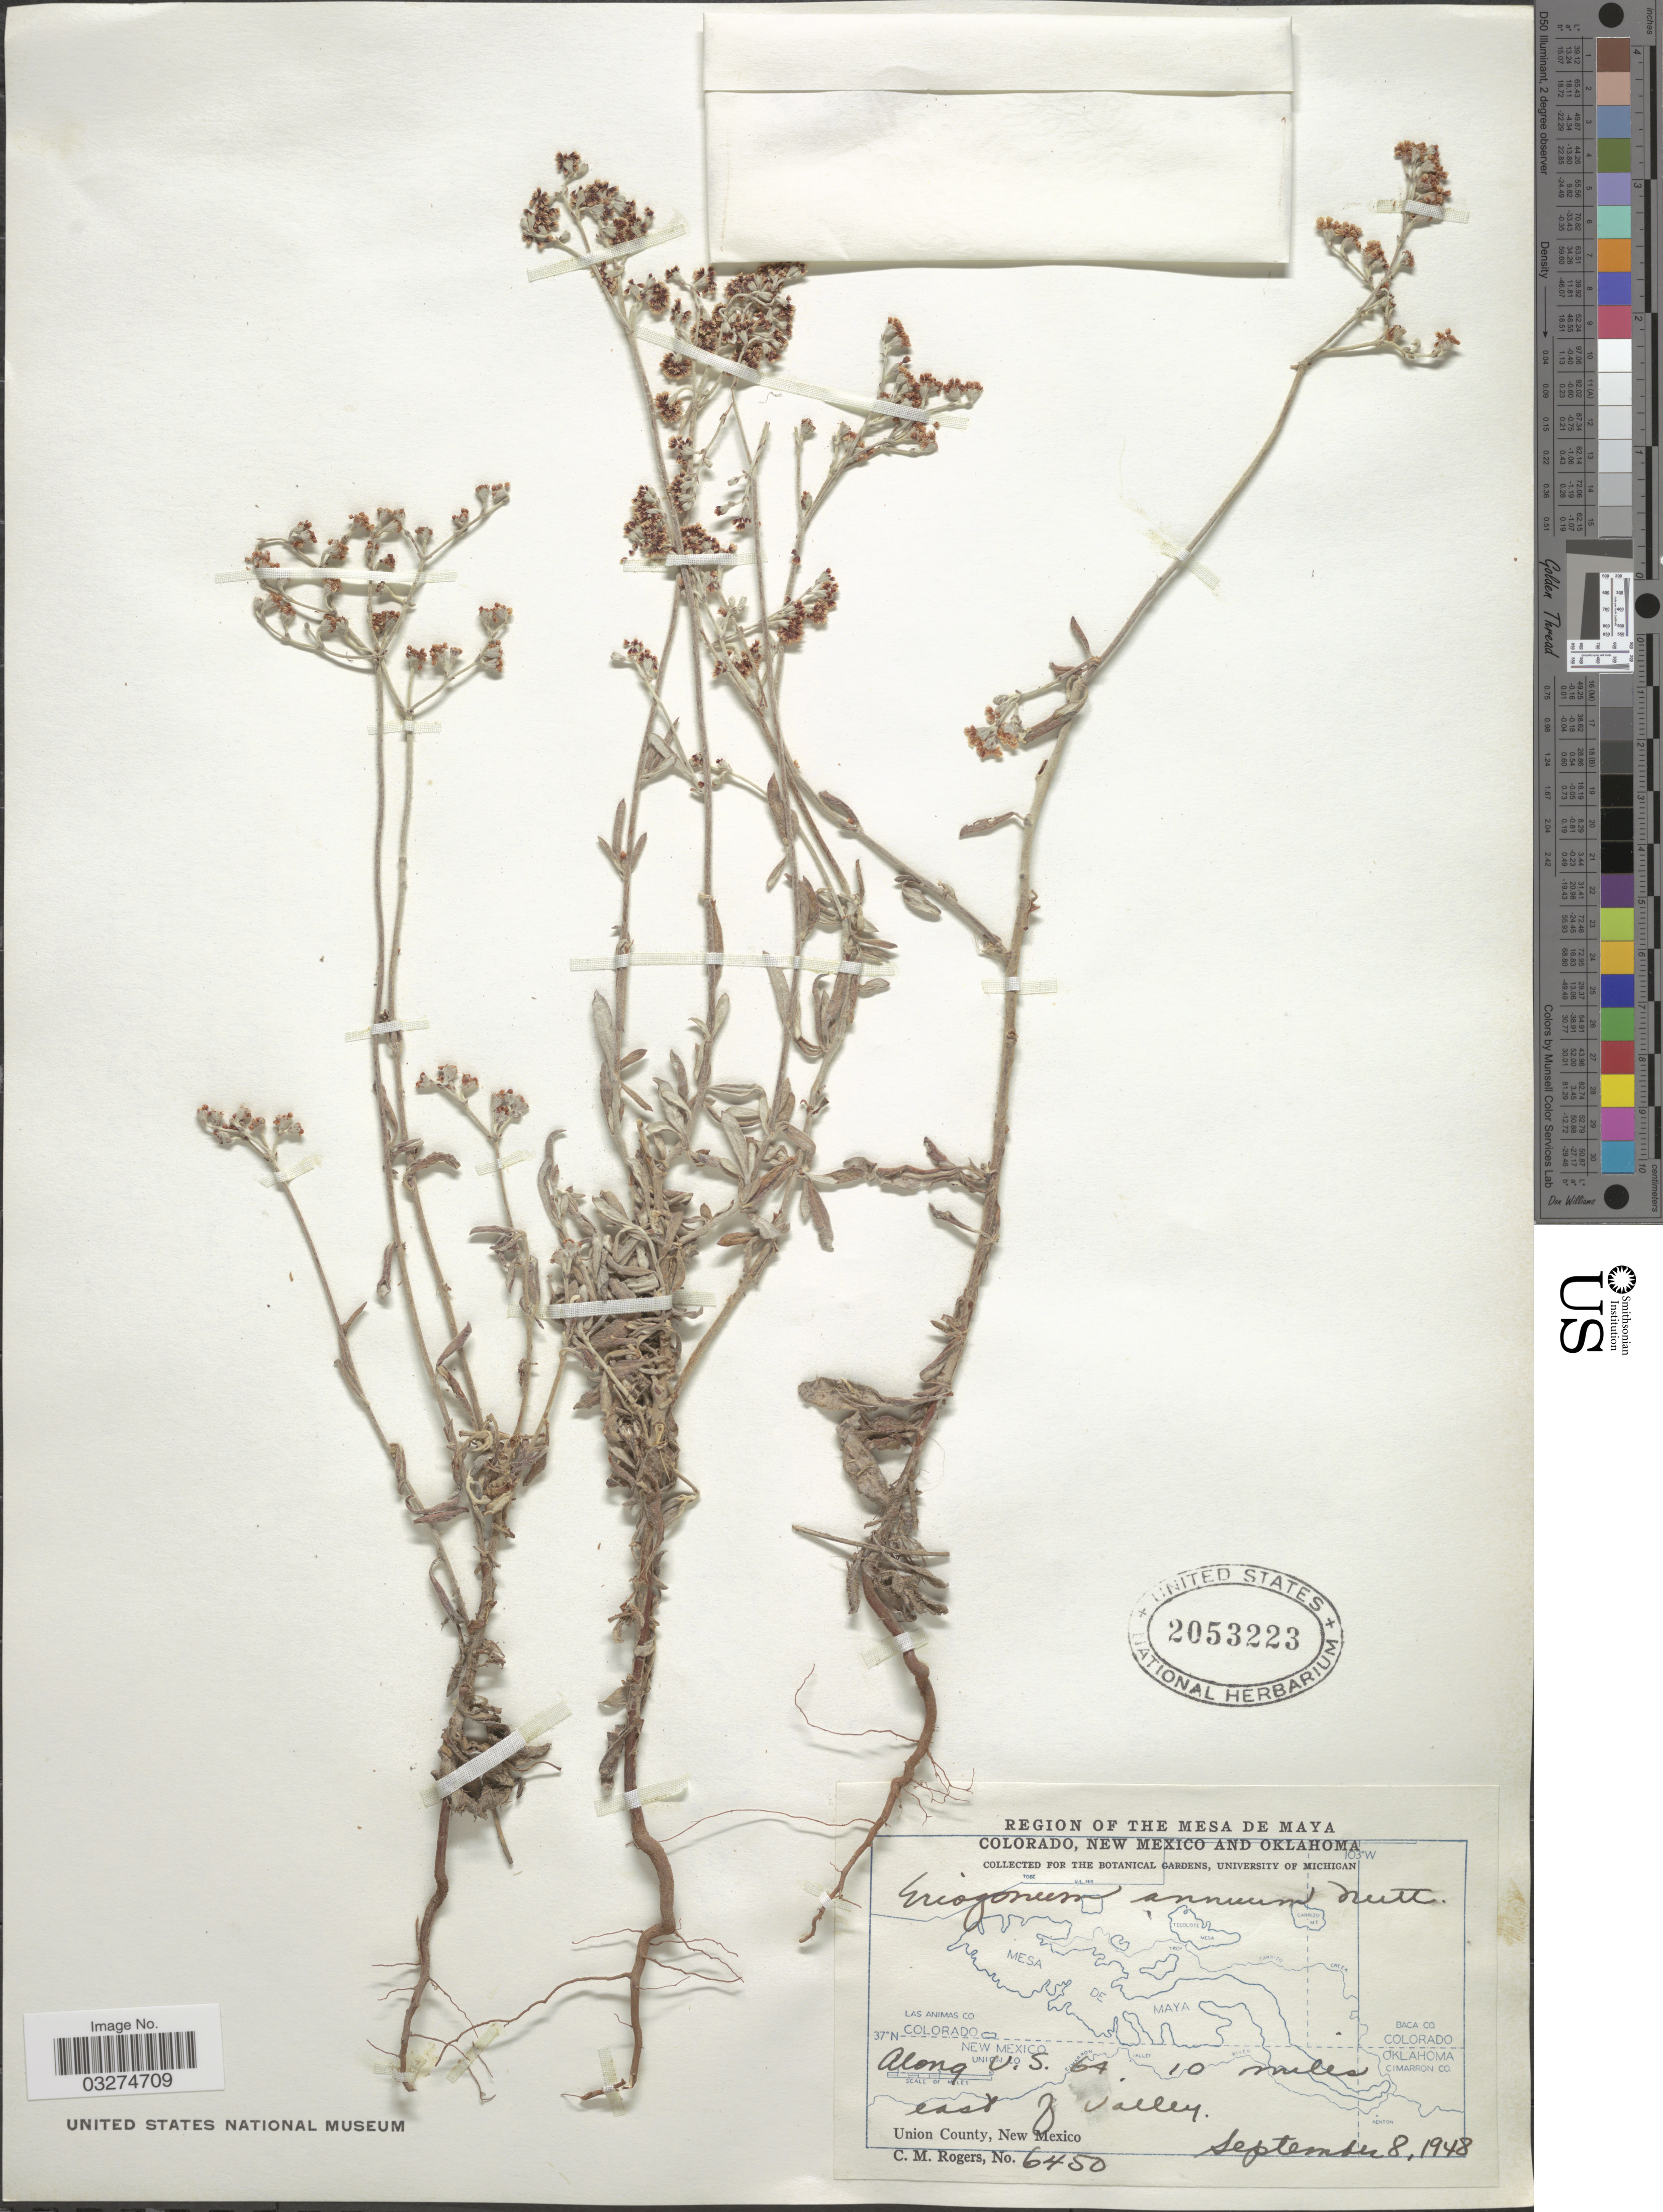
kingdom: Plantae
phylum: Tracheophyta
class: Magnoliopsida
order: Caryophyllales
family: Polygonaceae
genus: Eriogonum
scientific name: Eriogonum annuum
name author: Nutt.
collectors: C. M. Rogers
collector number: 6450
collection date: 1948-09-08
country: United States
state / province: New Mexico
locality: Region of the Mesa de Maya. Along U.S. 64, 10 miles east of valley. Union County.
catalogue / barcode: US 2053223